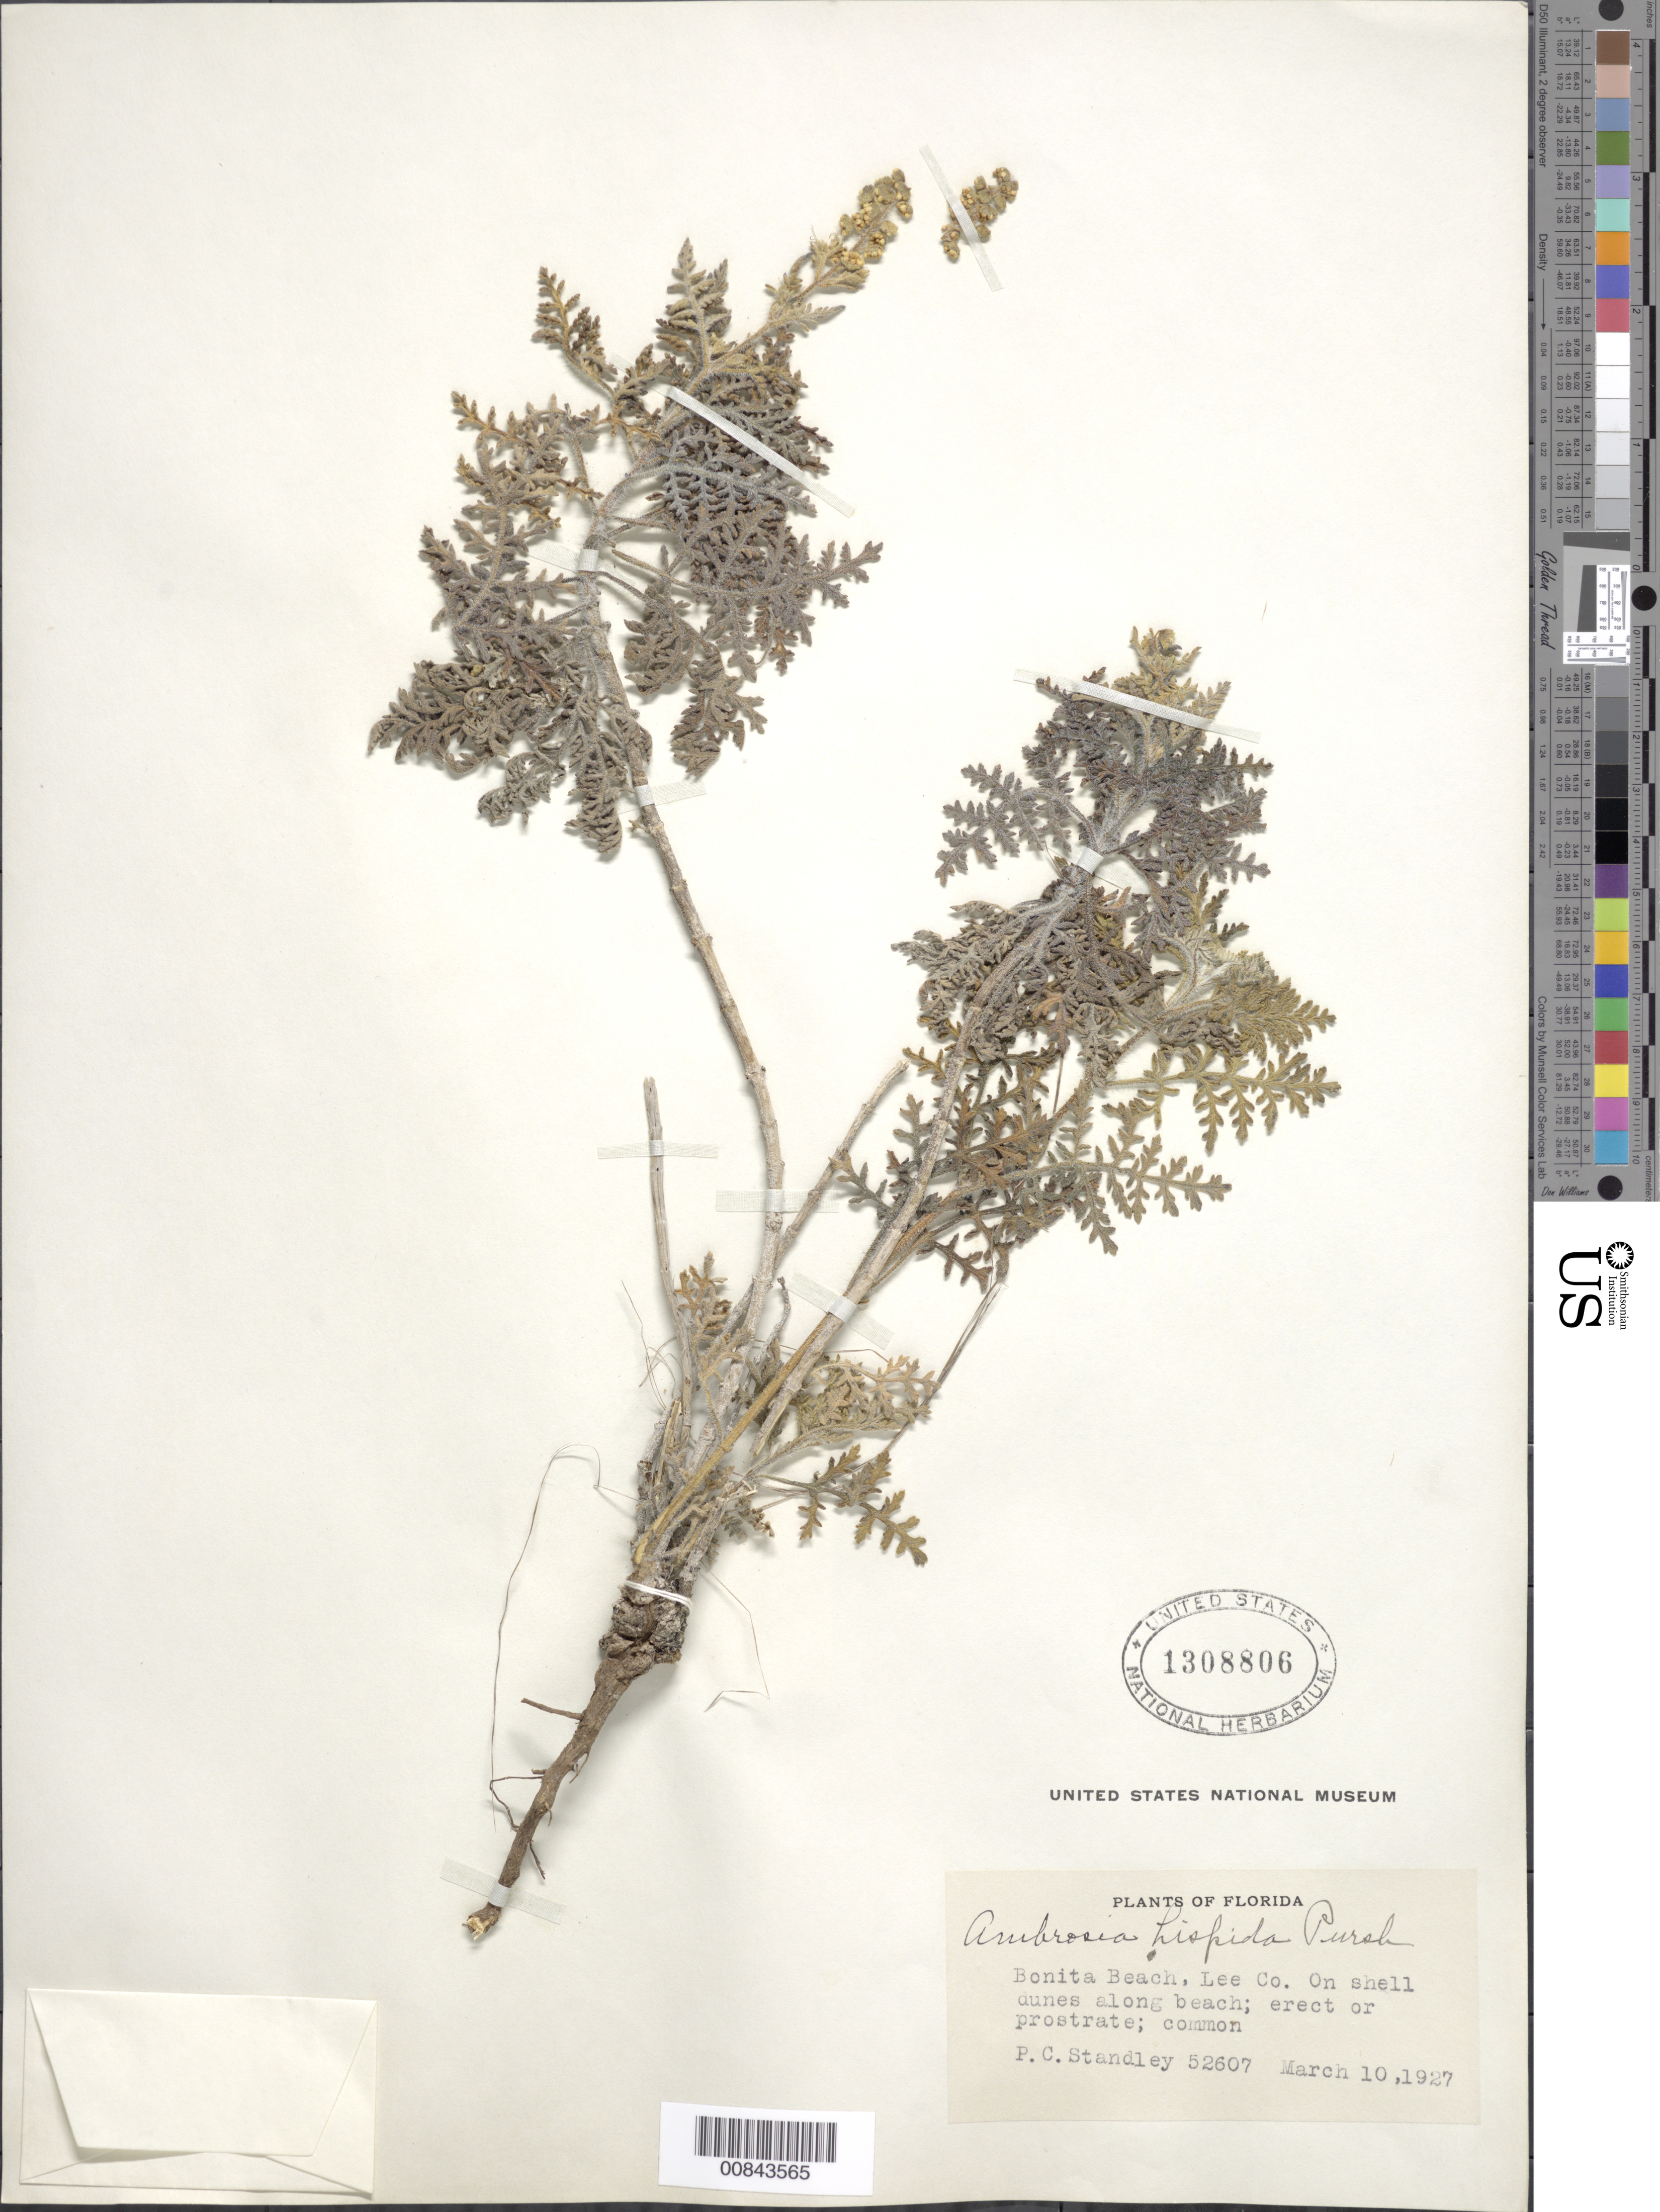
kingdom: Plantae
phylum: Tracheophyta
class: Magnoliopsida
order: Asterales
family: Asteraceae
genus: Ambrosia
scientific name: Ambrosia hispida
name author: Pursh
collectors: P. C. Standley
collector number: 52607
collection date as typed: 10 Mar 1927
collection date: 1927-03-10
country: United States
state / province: Florida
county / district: Lee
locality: Bonita Beach.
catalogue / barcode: US 1308806